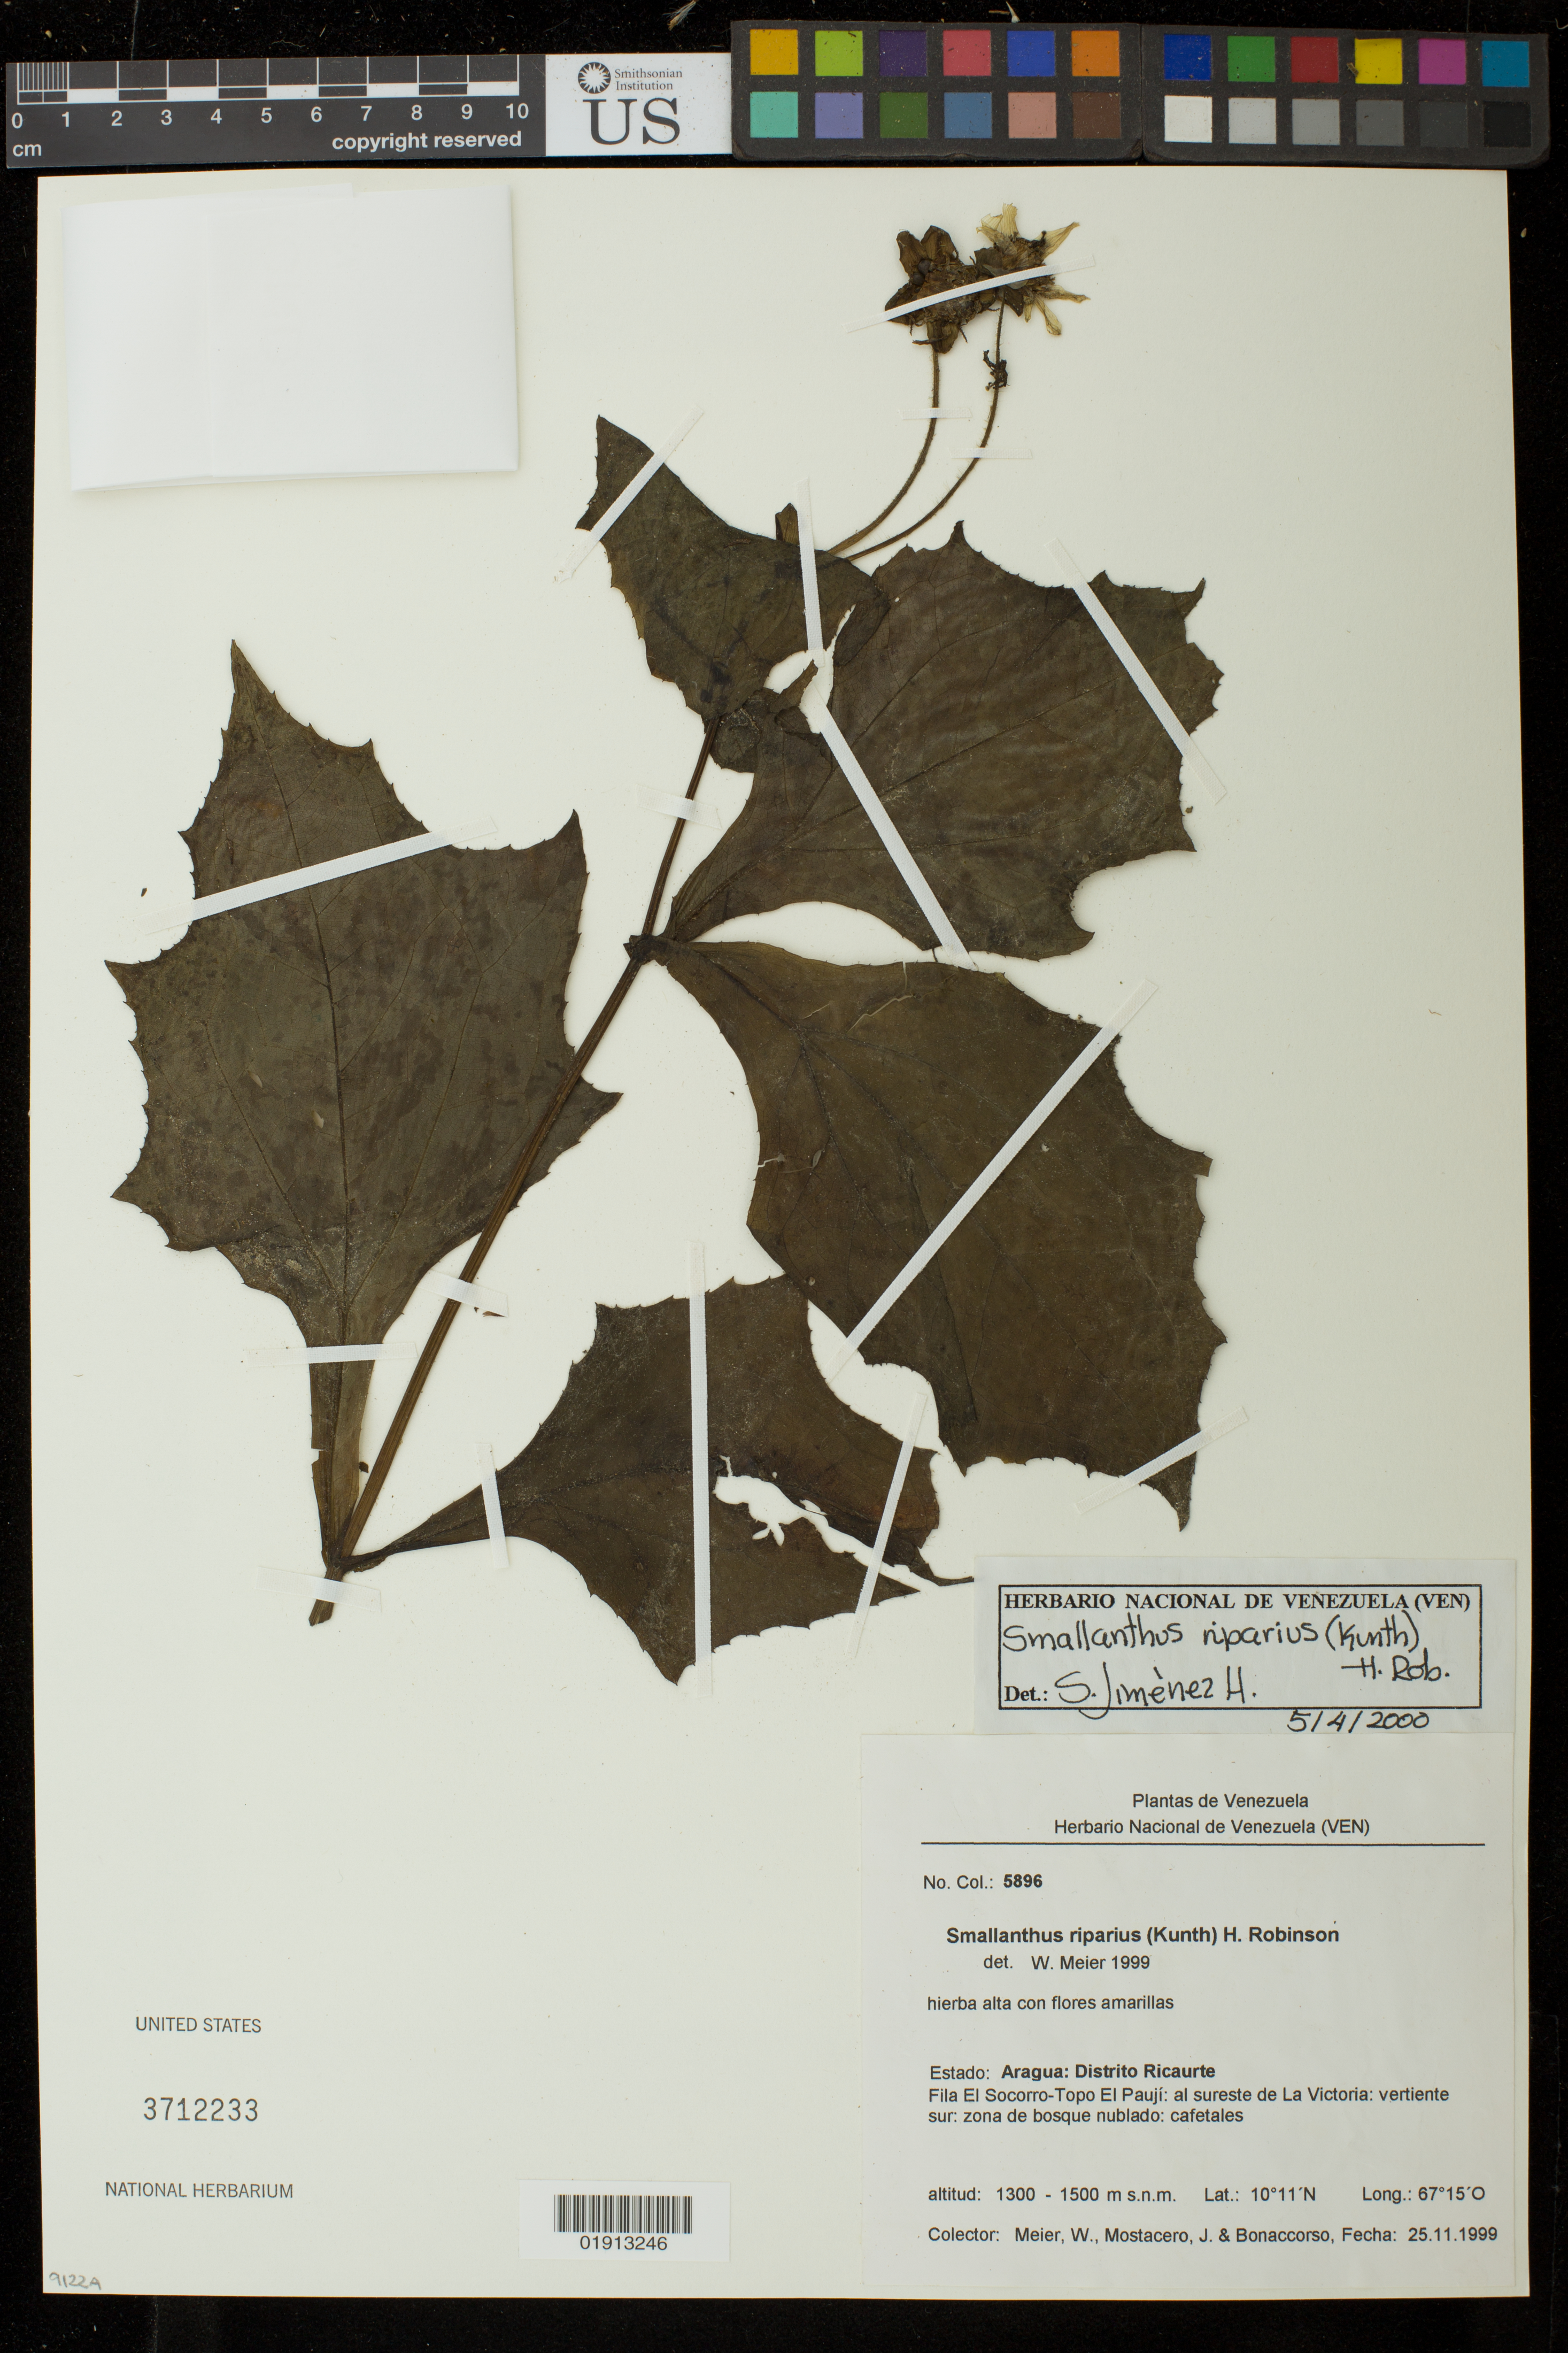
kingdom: Plantae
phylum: Tracheophyta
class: Magnoliopsida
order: Asterales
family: Asteraceae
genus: Smallanthus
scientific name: Smallanthus riparius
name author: (Kunth) H. Rob.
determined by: Meier, Winfried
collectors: W. Meier, J. Mostacero & -. Bonaccorso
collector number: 5896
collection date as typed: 25 Nov 1999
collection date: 1999-11-25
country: Venezuela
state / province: Aragua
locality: Distrito Ricaurte; Fila El Socorro-Topo El Paují: al sureste de La Victoria: vertiente sur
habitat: Zona de bosque nublado: cafetales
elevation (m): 1300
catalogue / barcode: US 3712233